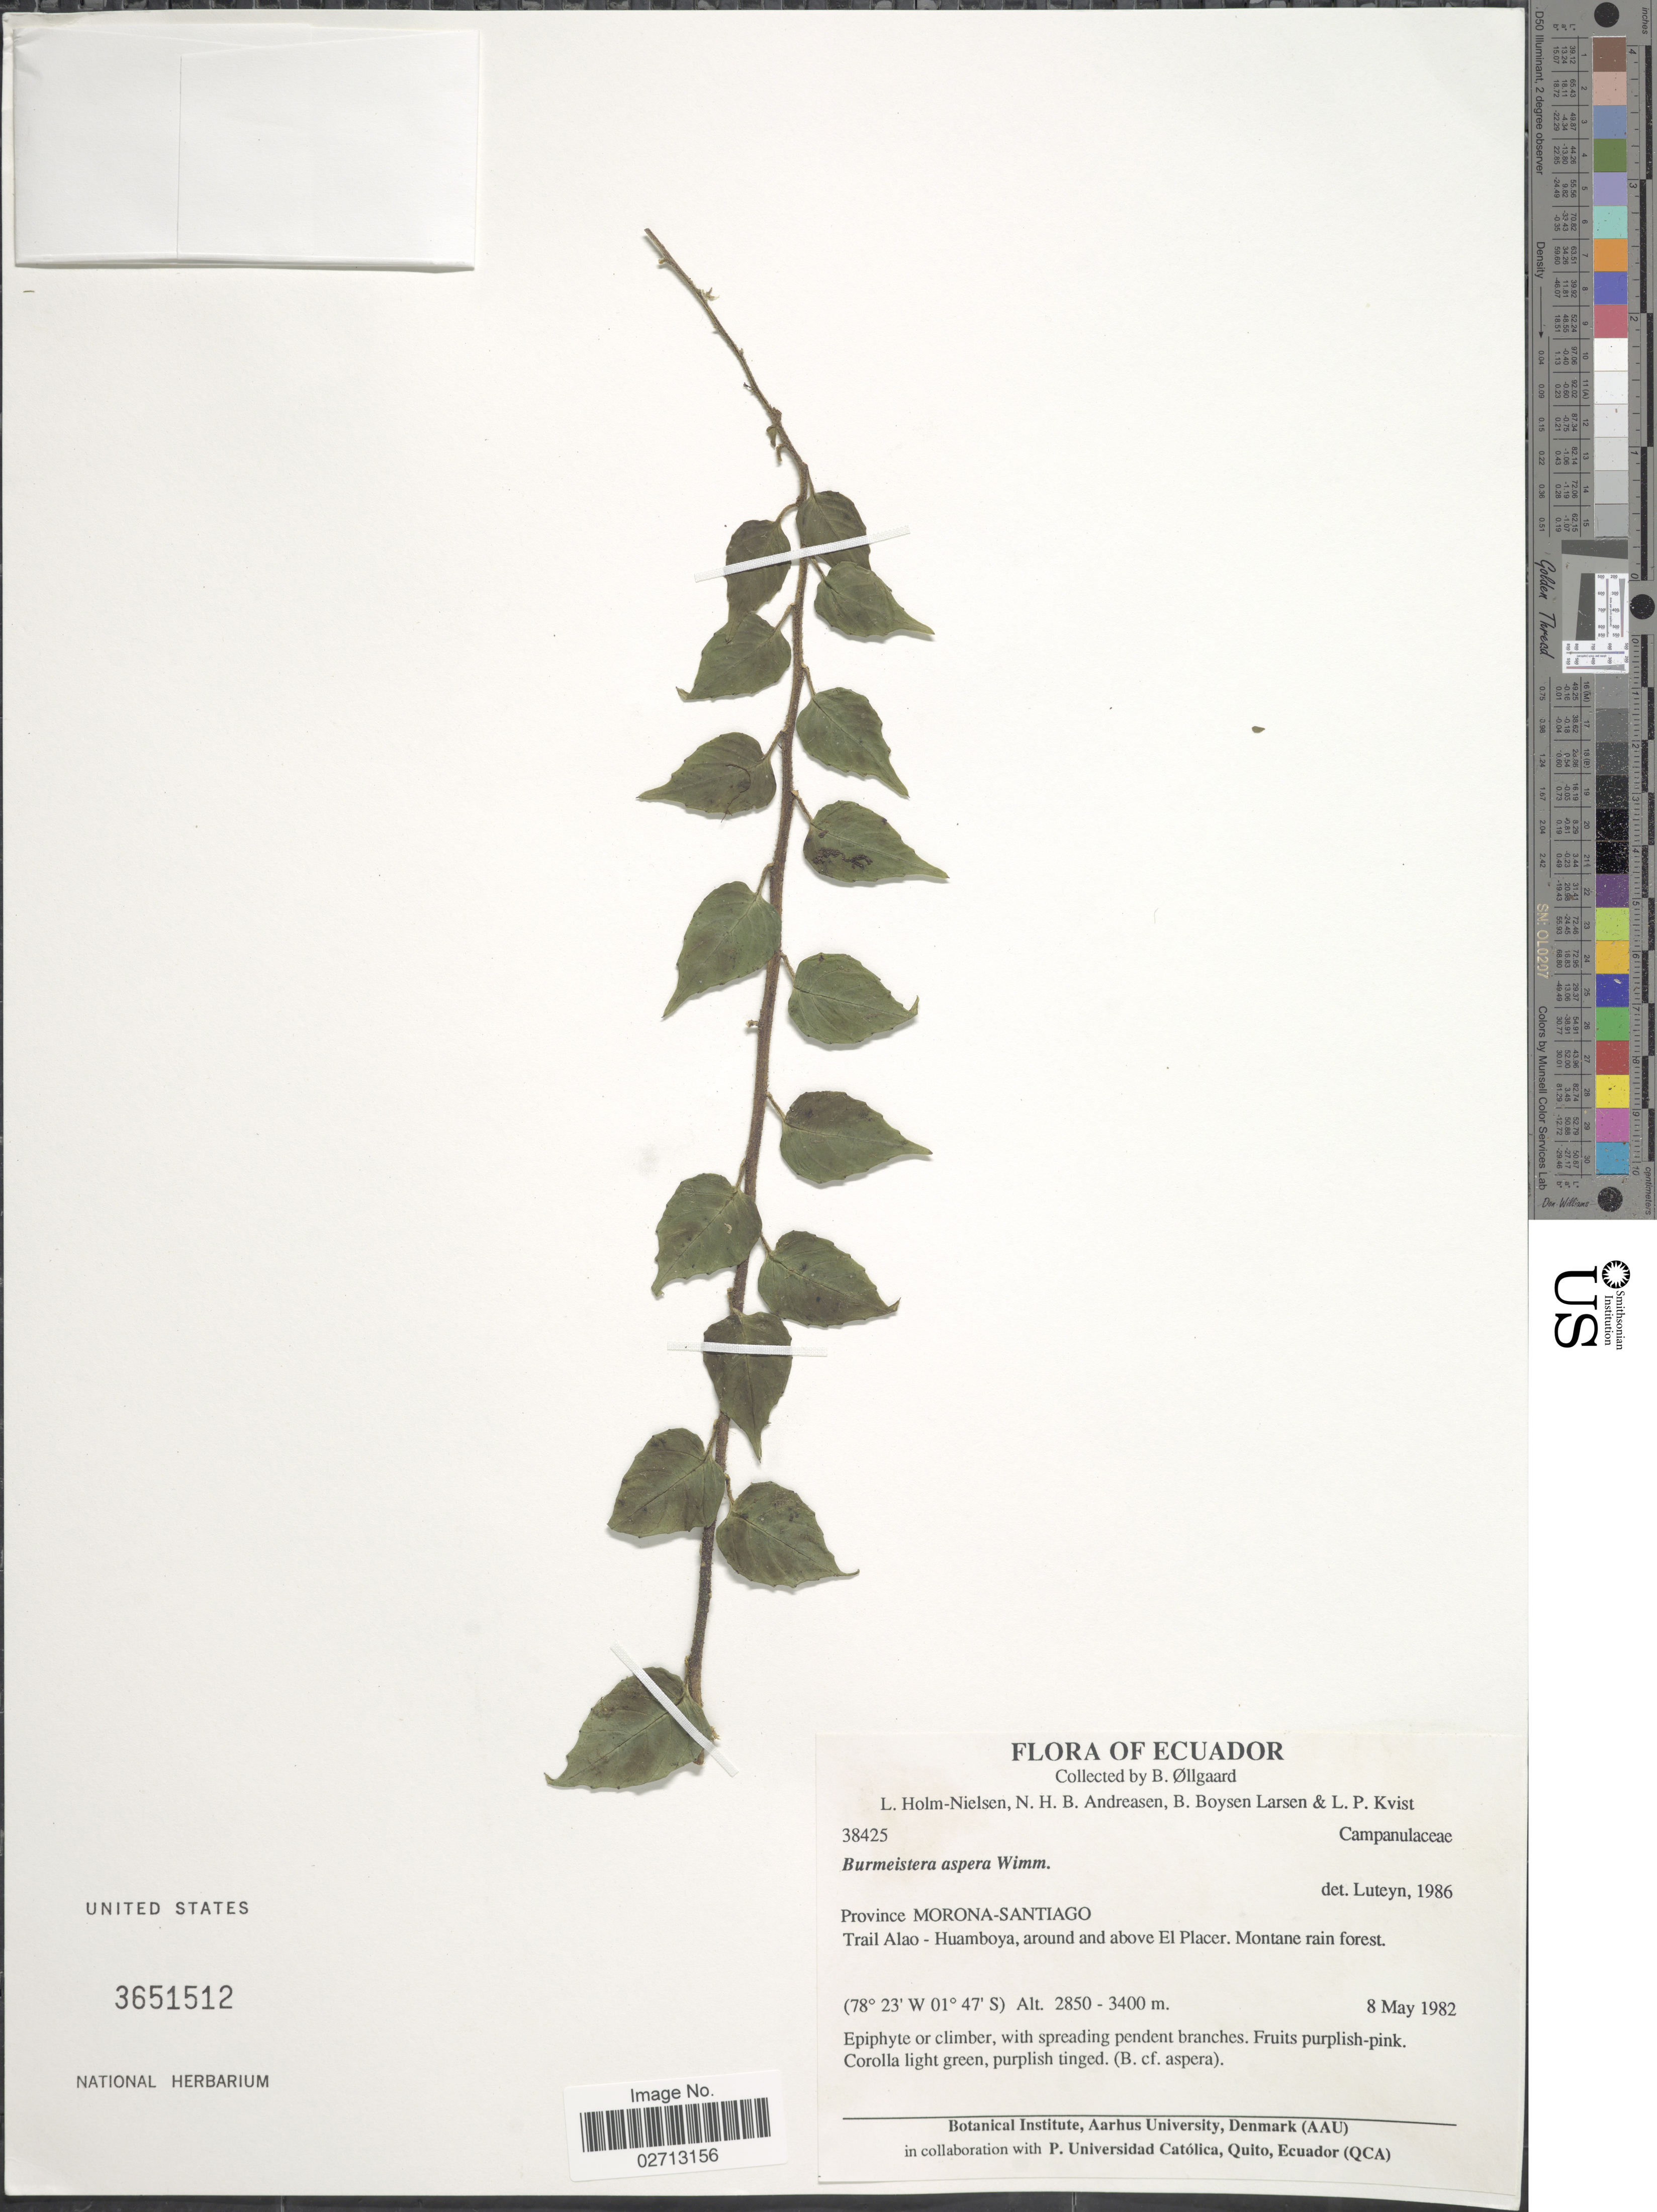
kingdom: Plantae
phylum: Tracheophyta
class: Magnoliopsida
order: Asterales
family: Campanulaceae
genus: Burmeistera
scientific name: Burmeistera aspera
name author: E. Wimm.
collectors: B. Øllgaard, L. Holm-Nielsen, N. Andreasen, B. Boysen Larsen & L. P. Kvist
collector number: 38425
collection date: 1982-05-08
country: Ecuador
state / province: Morona-Santiago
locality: Trail Alao - Huamboya, around and above El Placer.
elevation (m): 2850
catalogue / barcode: US 3651512